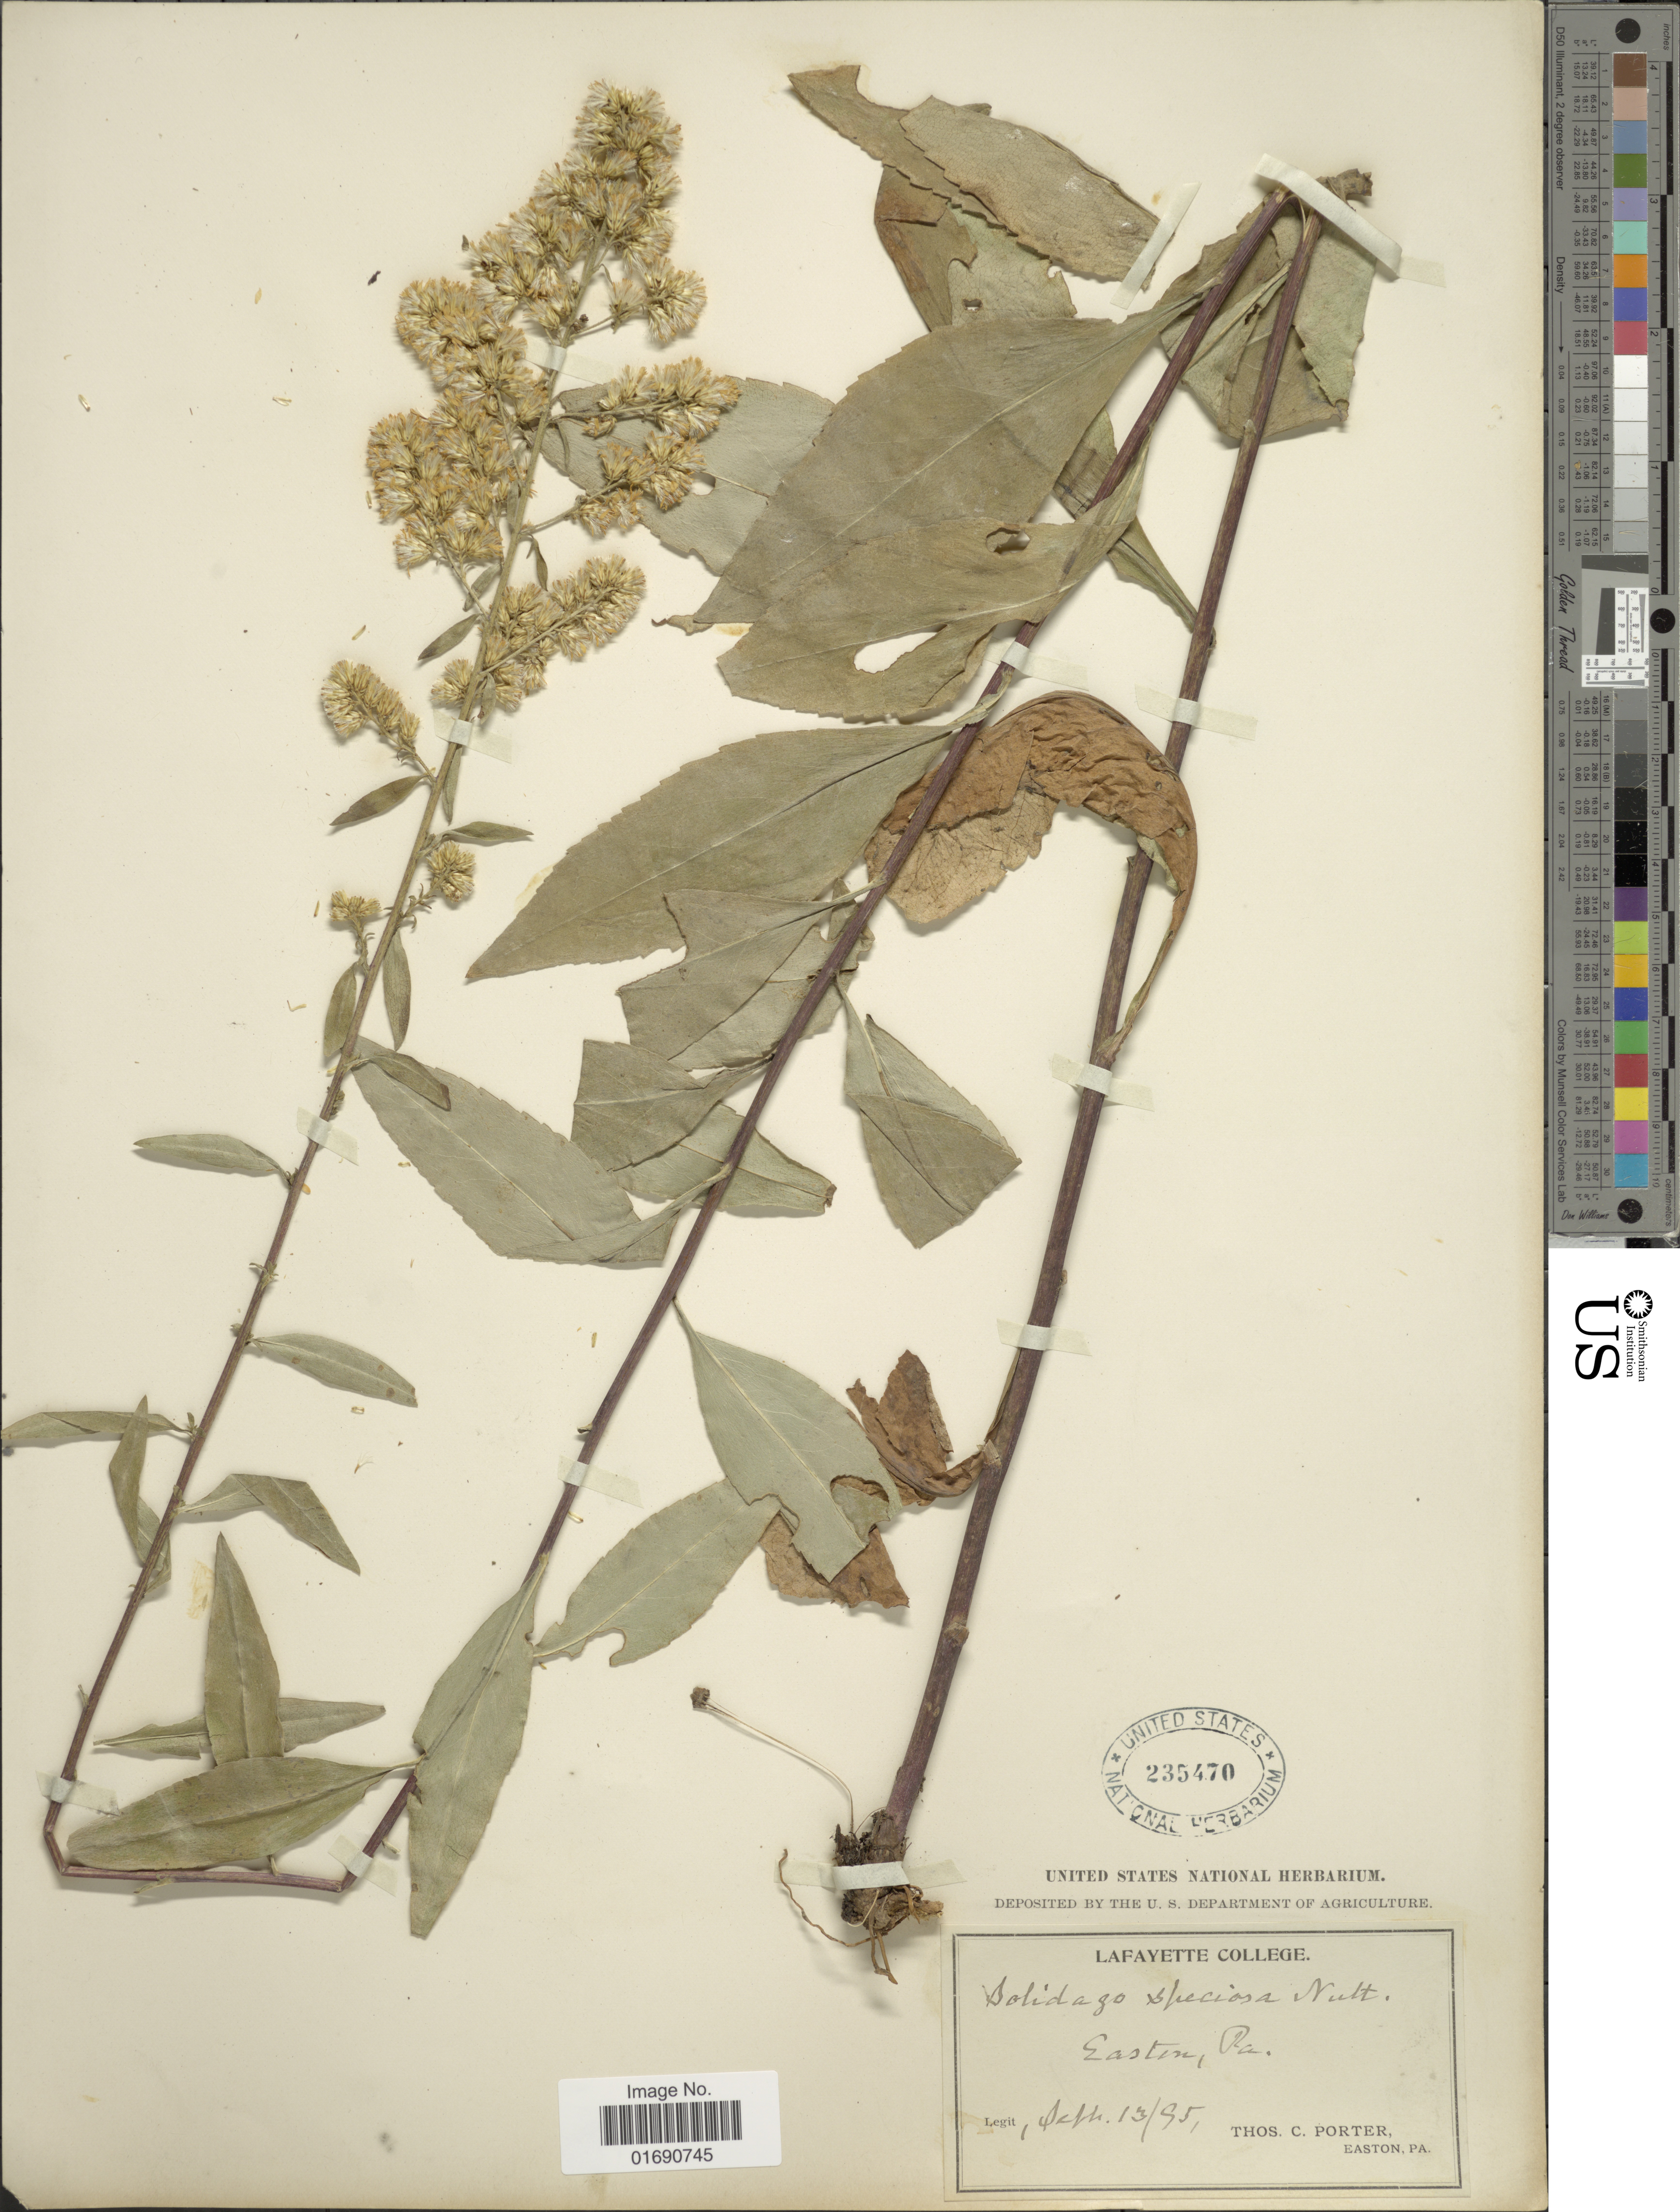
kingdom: Plantae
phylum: Tracheophyta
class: Magnoliopsida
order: Asterales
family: Asteraceae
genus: Solidago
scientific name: Solidago speciosa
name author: Nutt.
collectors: T. C. Porter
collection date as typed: Transcribed d/m/y: 13/9/95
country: United States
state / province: Pennsylvania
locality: Easton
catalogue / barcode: US 235470